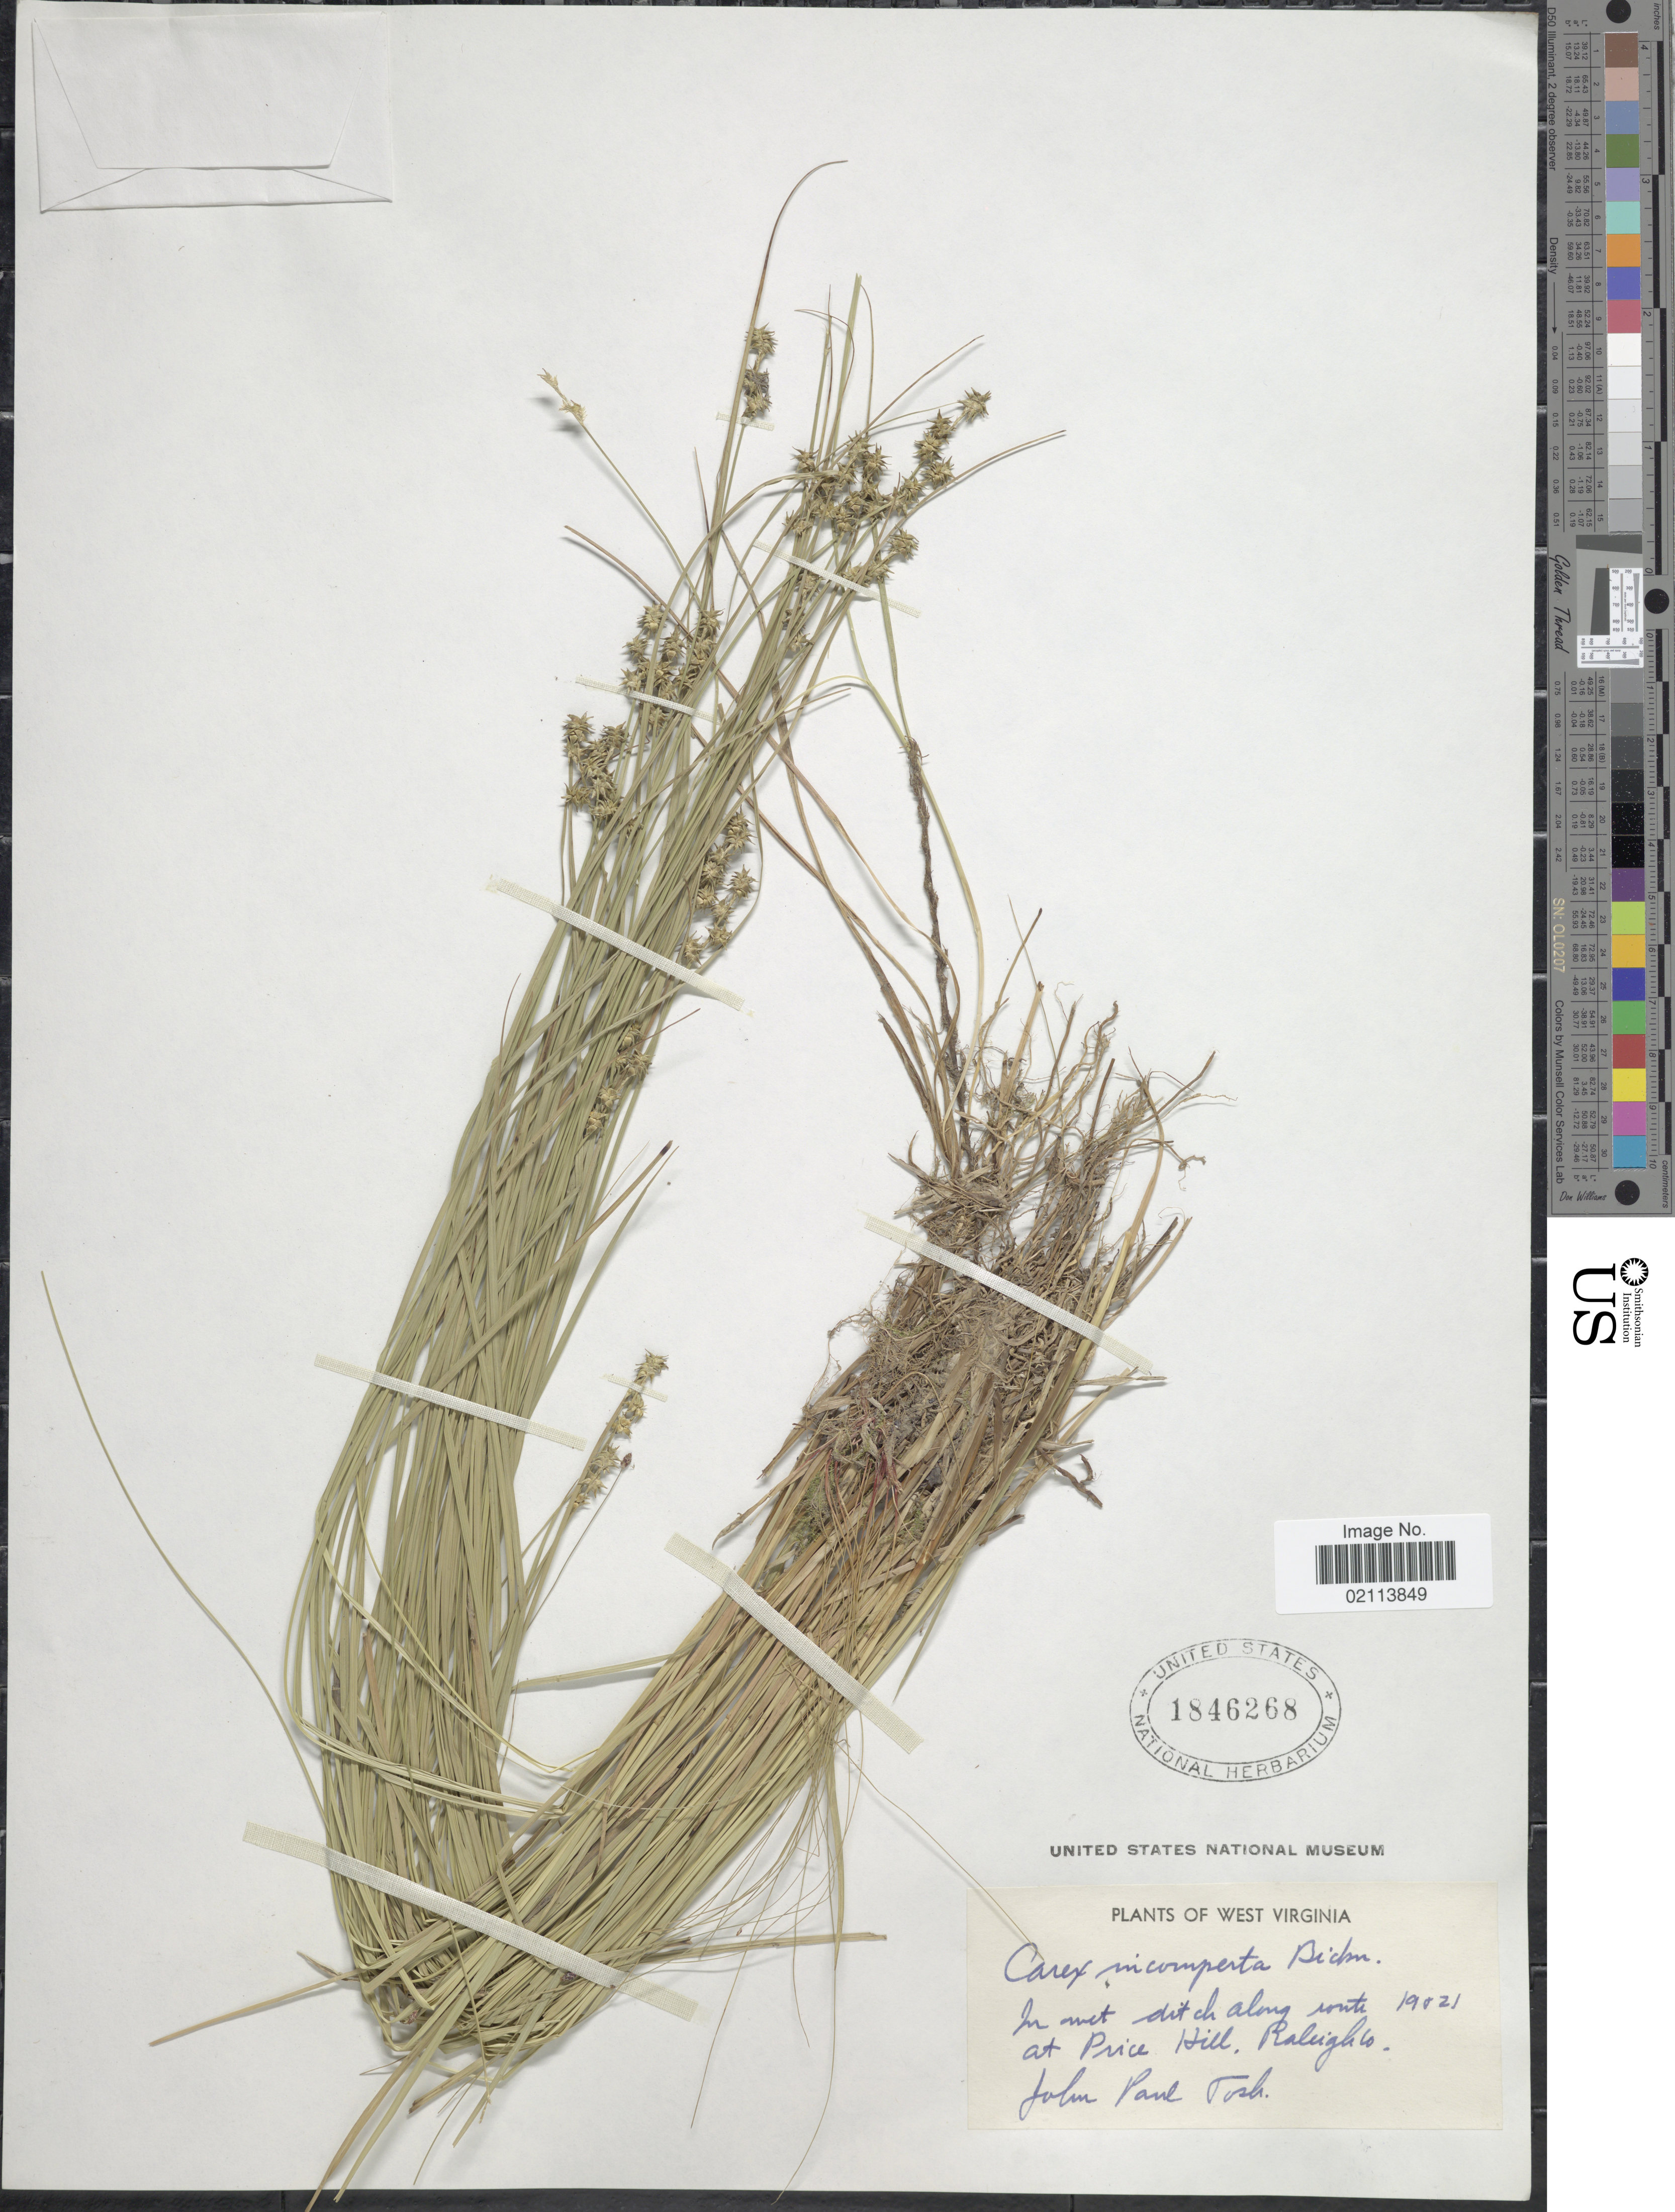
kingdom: Plantae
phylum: Tracheophyta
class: Liliopsida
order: Poales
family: Cyperaceae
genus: Carex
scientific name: Carex echinata subsp. echinata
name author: Murray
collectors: J. Tosh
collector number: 19021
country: United States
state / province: West Virginia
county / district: Raleigh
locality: In wet ditch along route at Price Hill, Raleigh Co.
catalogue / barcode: US 1846268